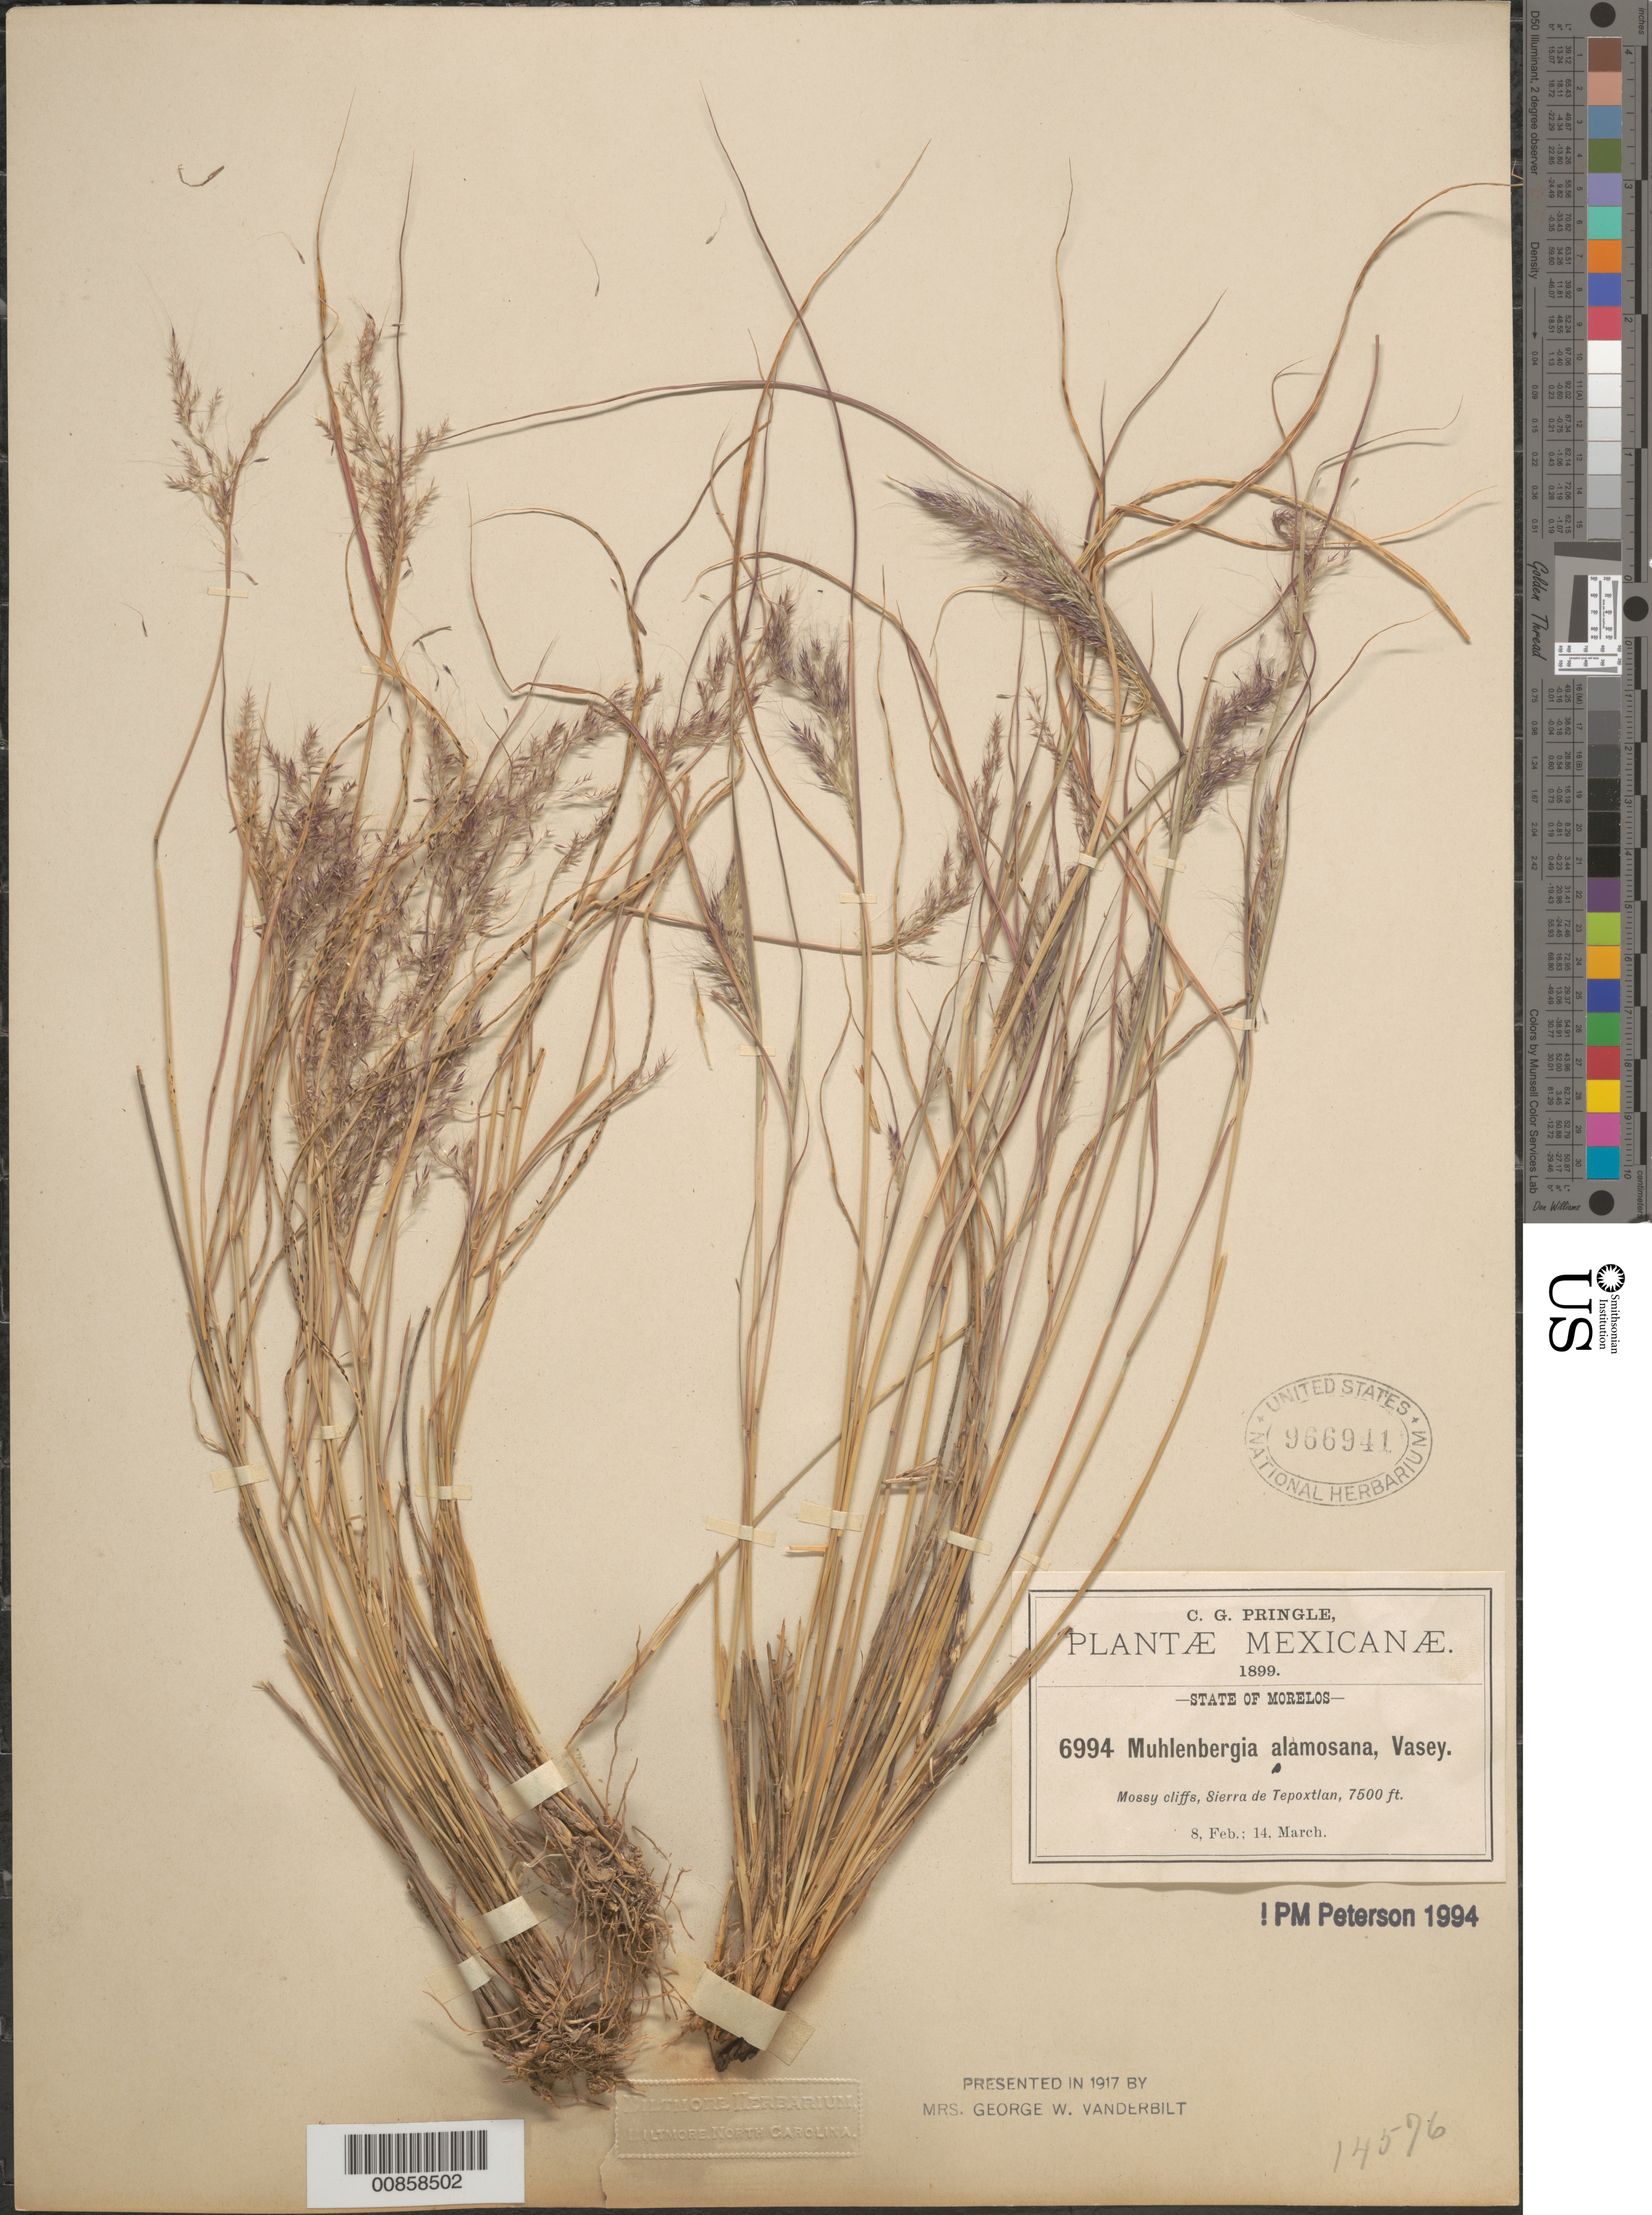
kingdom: Plantae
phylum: Tracheophyta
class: Liliopsida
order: Poales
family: Poaceae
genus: Muhlenbergia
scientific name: Muhlenbergia alamosae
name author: Vasey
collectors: C. G. Pringle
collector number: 6994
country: Mexico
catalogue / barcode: US 966941